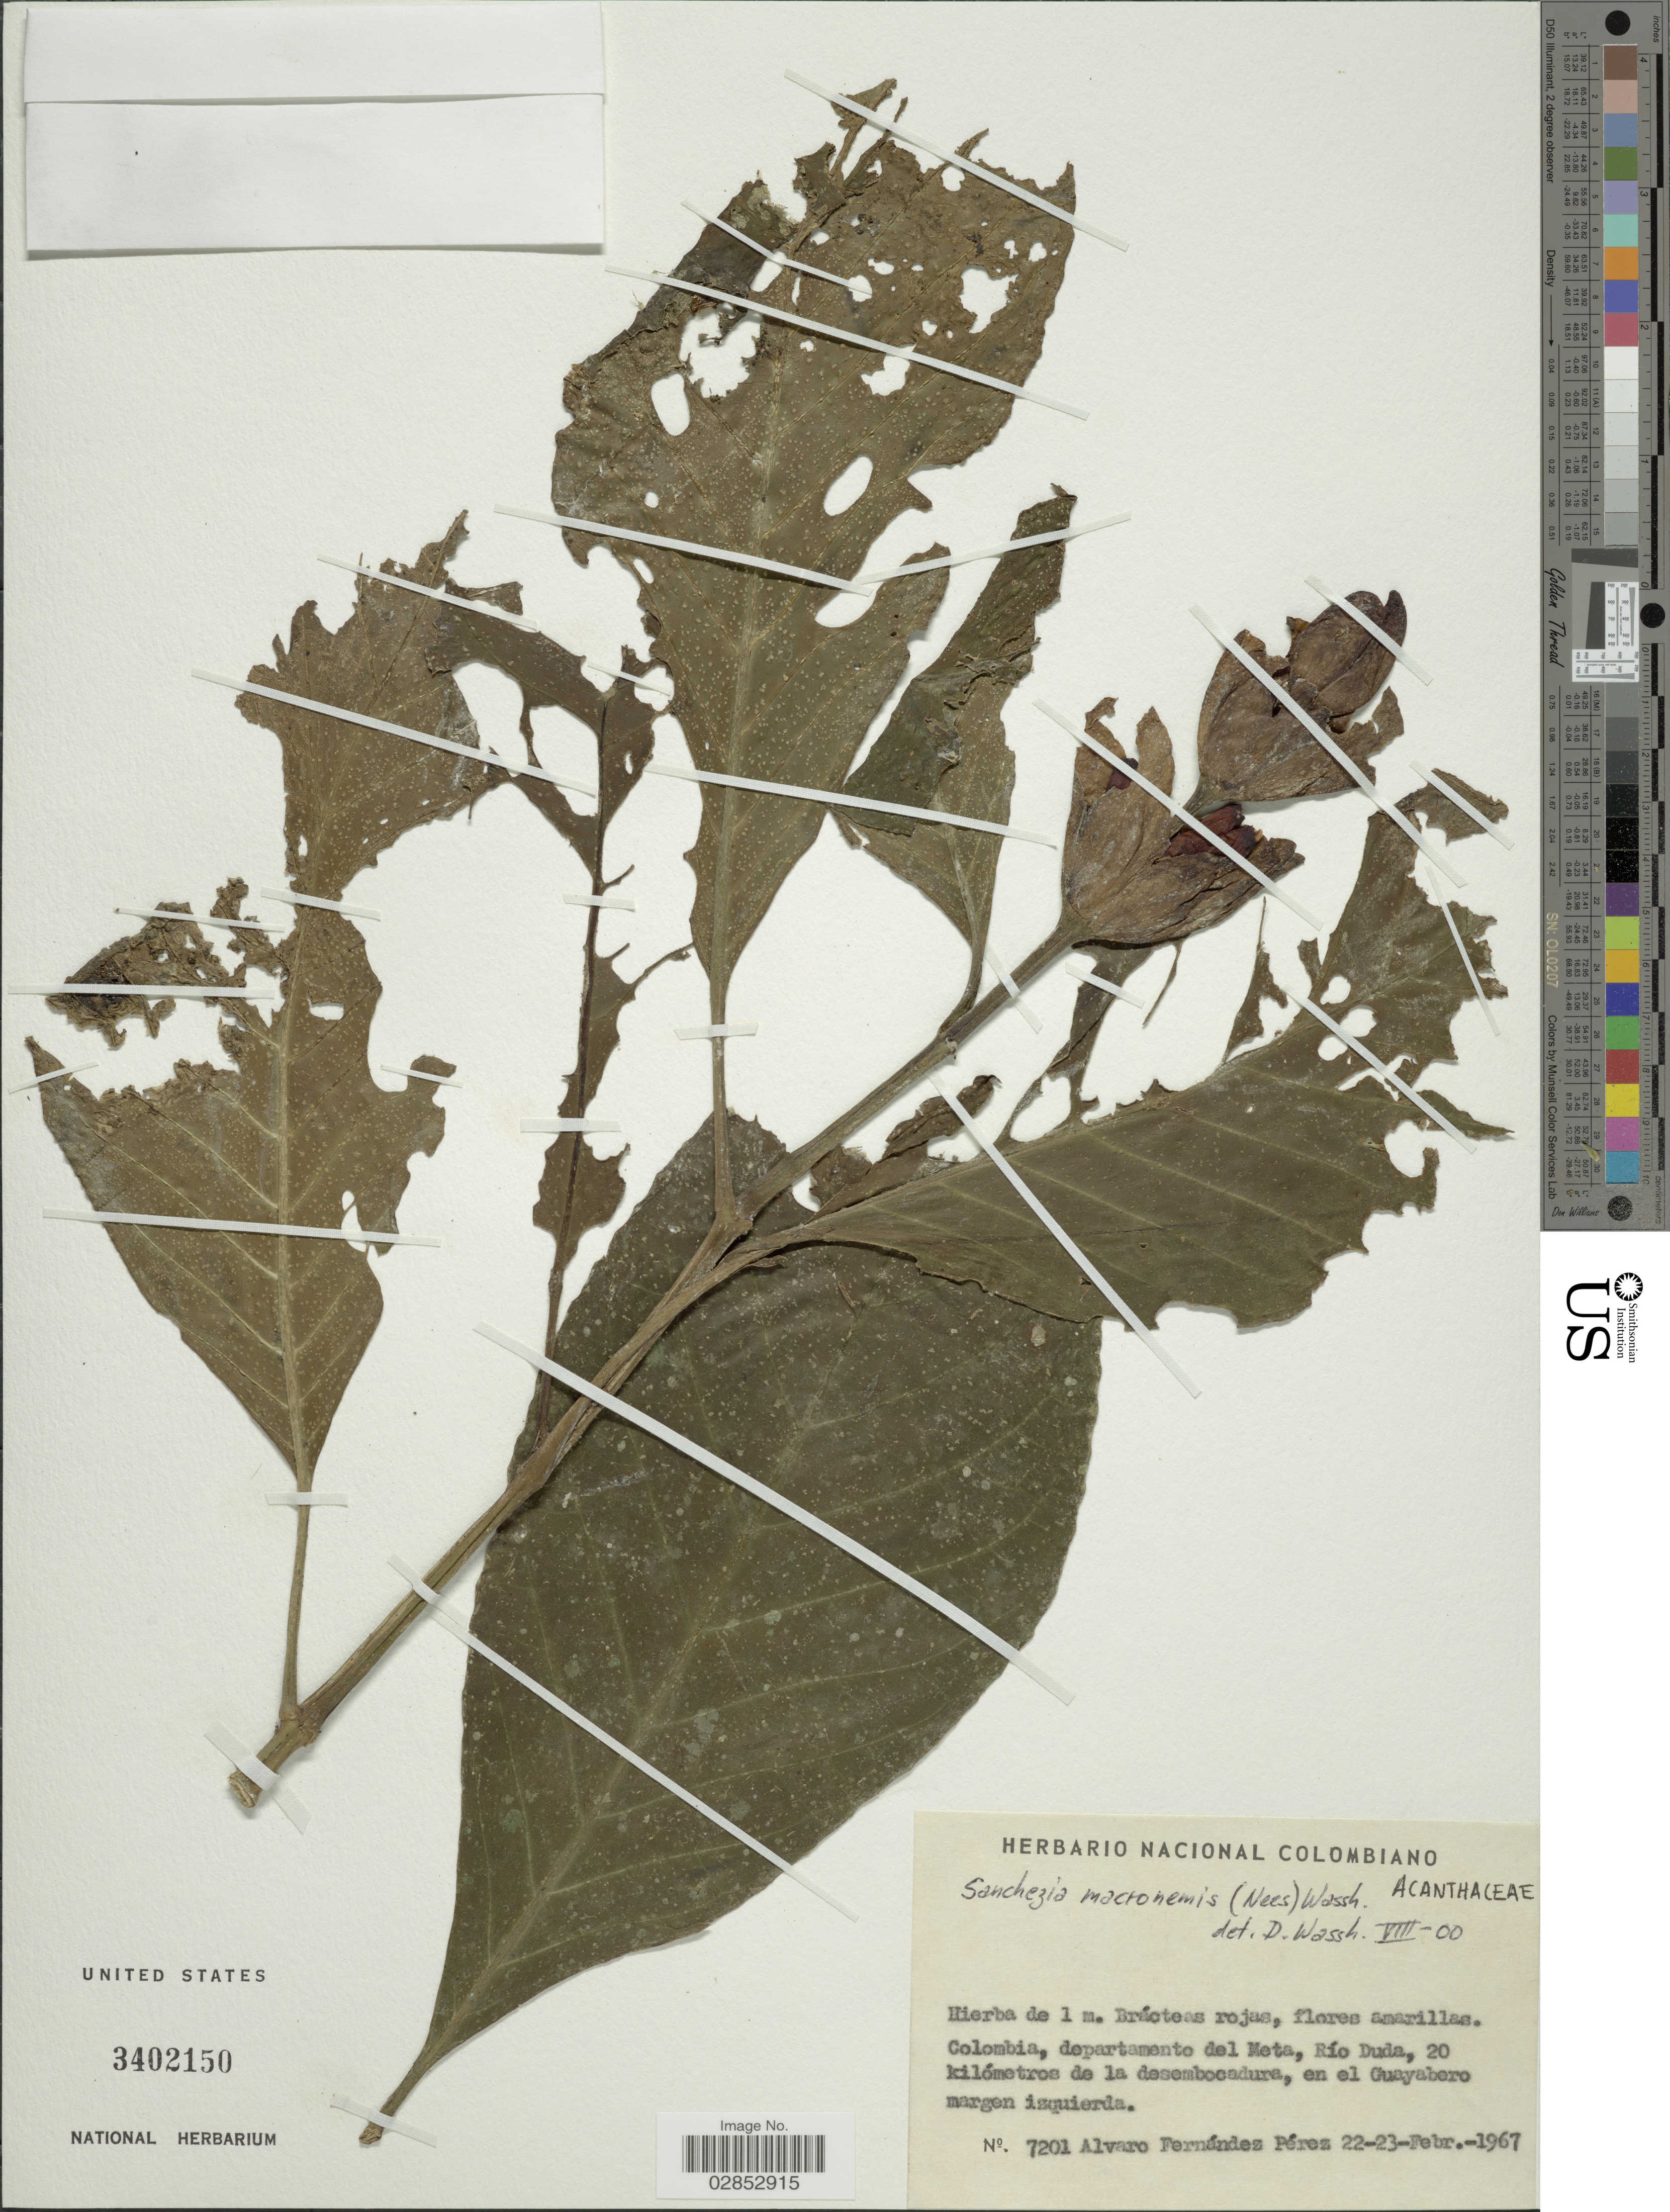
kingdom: Plantae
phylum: Tracheophyta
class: Magnoliopsida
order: Lamiales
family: Acanthaceae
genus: Sanchezia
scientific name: Sanchezia macrocnemis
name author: (Nees) Wassh.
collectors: A. Fernández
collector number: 7201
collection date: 1967-02-22/1967-02-23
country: Colombia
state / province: Meta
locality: Departamento del Meta, Río Duda, 20 kilómetros de la desembocadura, en el Guayabero margen izquierda.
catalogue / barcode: US 3402150